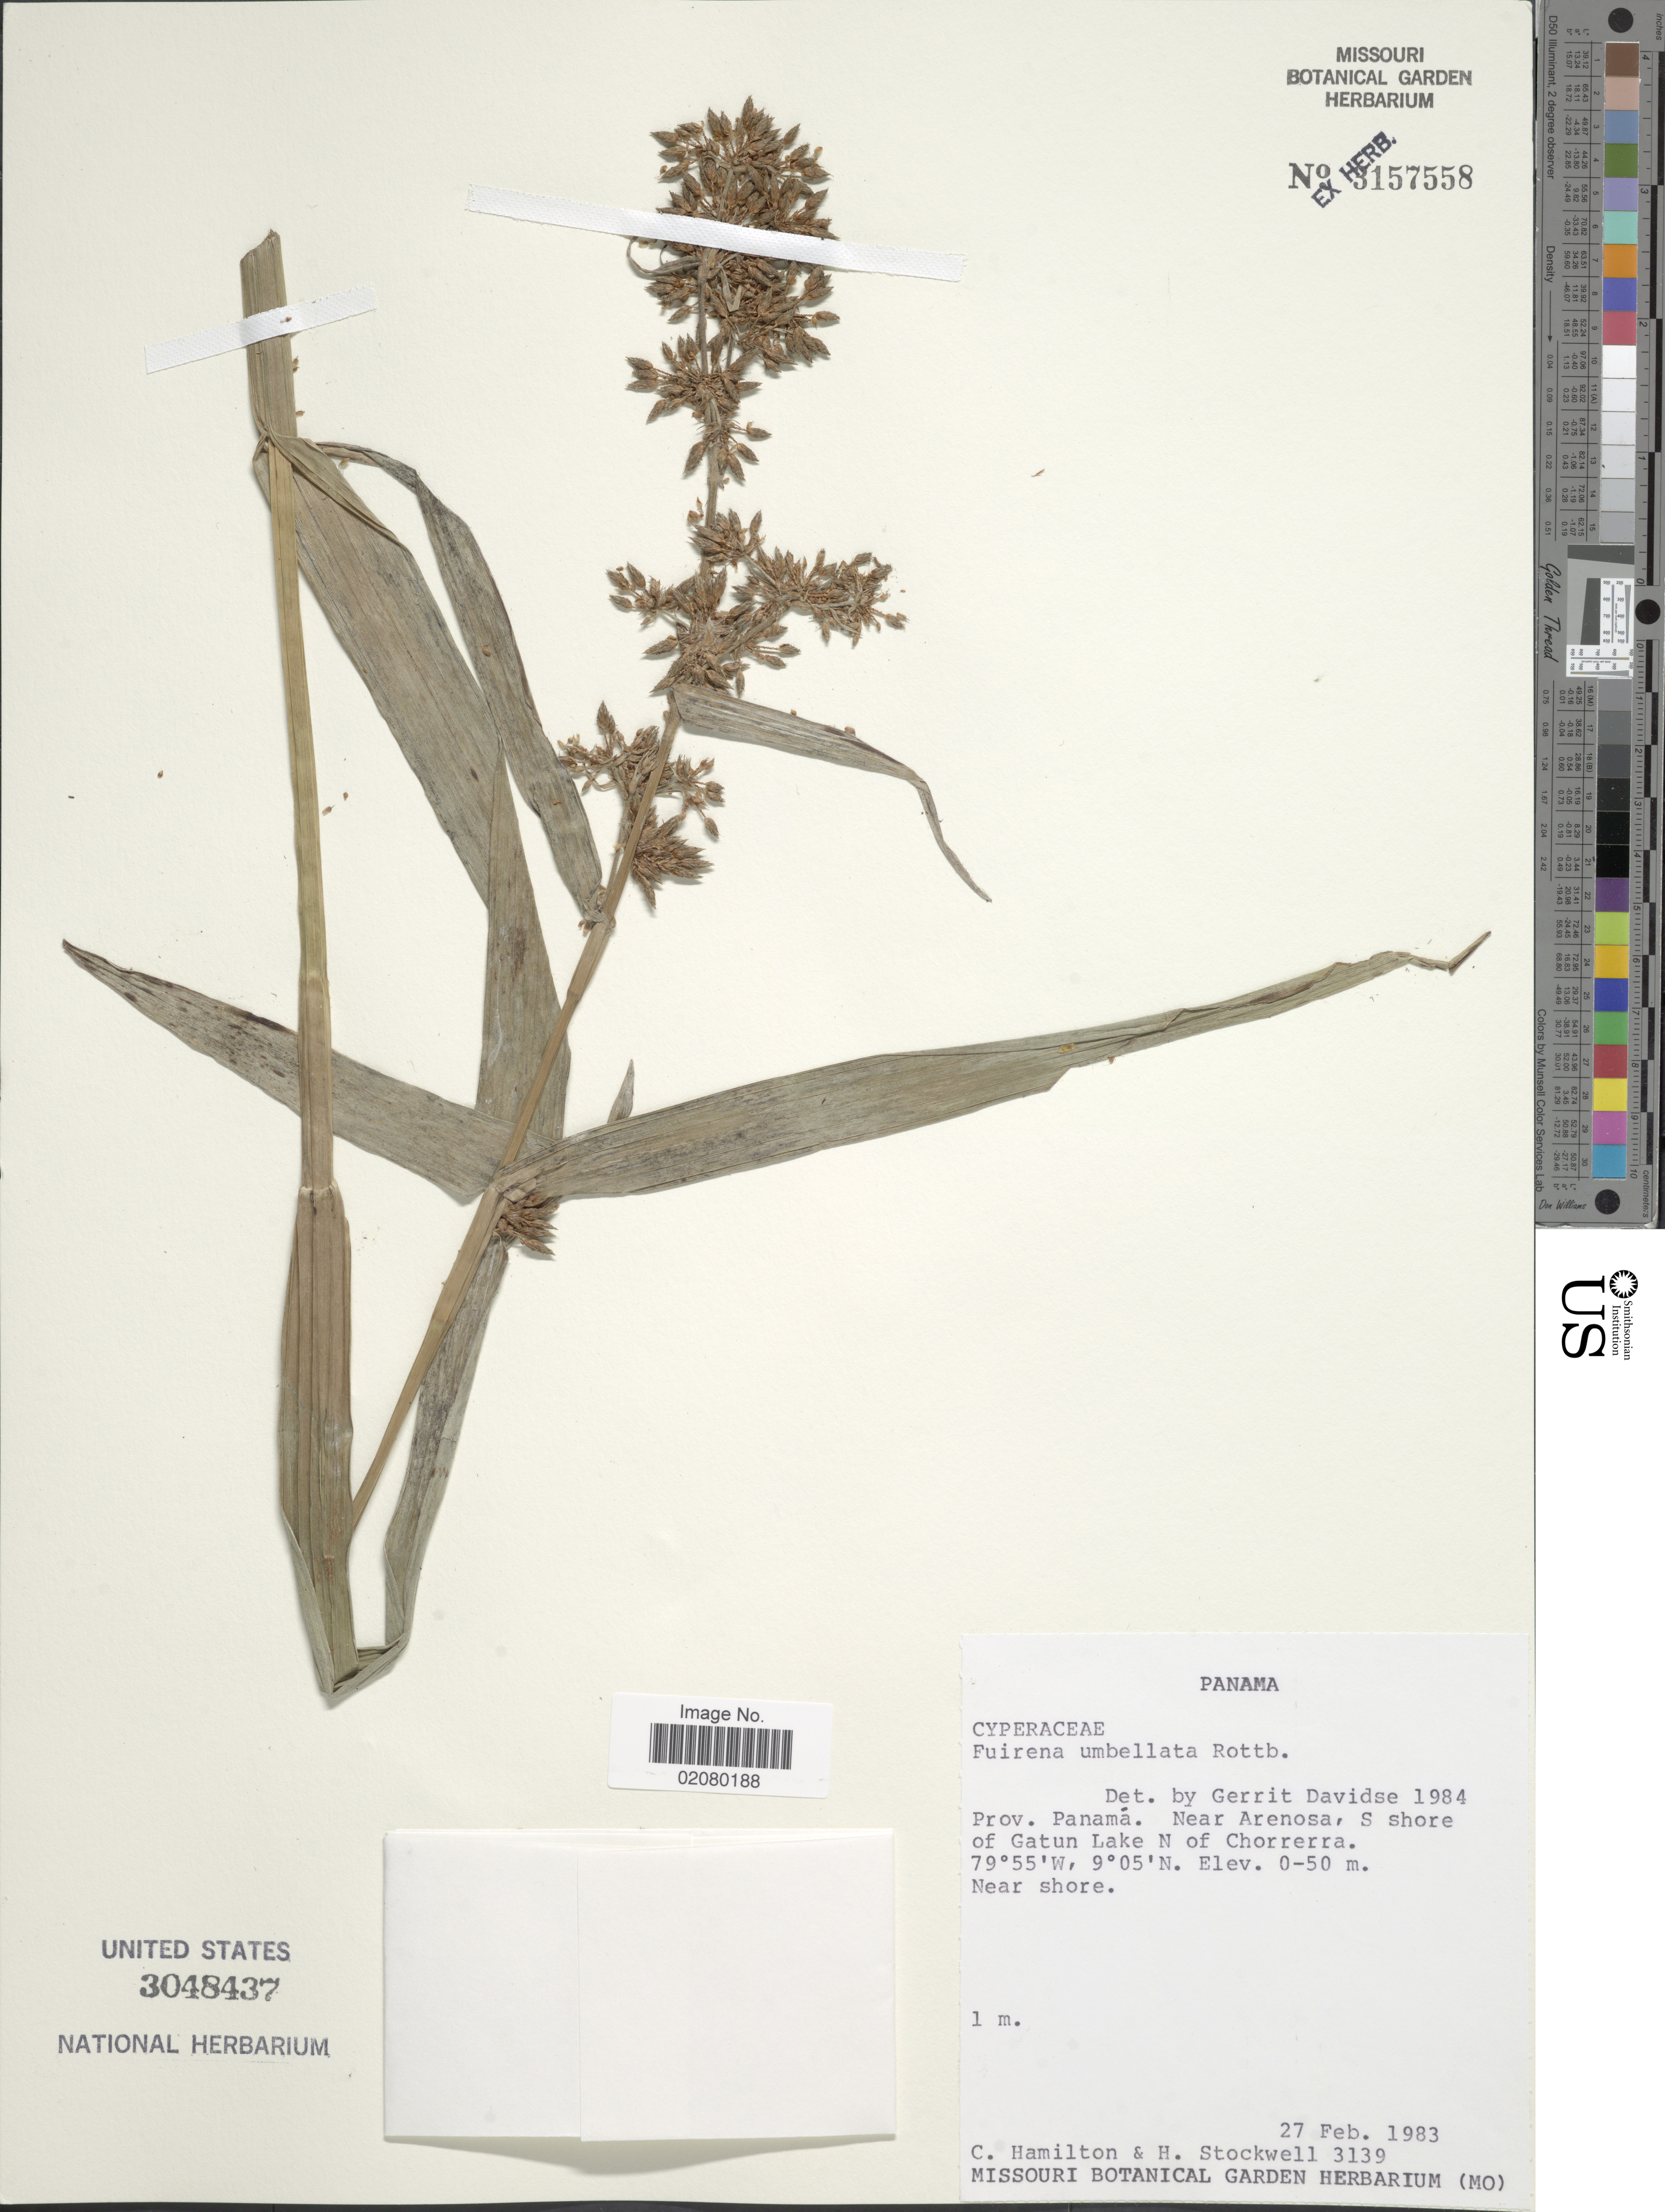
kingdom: Plantae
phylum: Tracheophyta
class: Liliopsida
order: Poales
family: Cyperaceae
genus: Fuirena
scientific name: Fuirena umbellata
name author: Rottb.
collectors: C. Hamilton & H. Stockwell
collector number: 3139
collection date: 1983-02-27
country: Panama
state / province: Panamá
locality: Prov. Panama. Near Arenosa, S shore of Gatun Lake N of Chorrerra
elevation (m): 50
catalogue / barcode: US 3048437